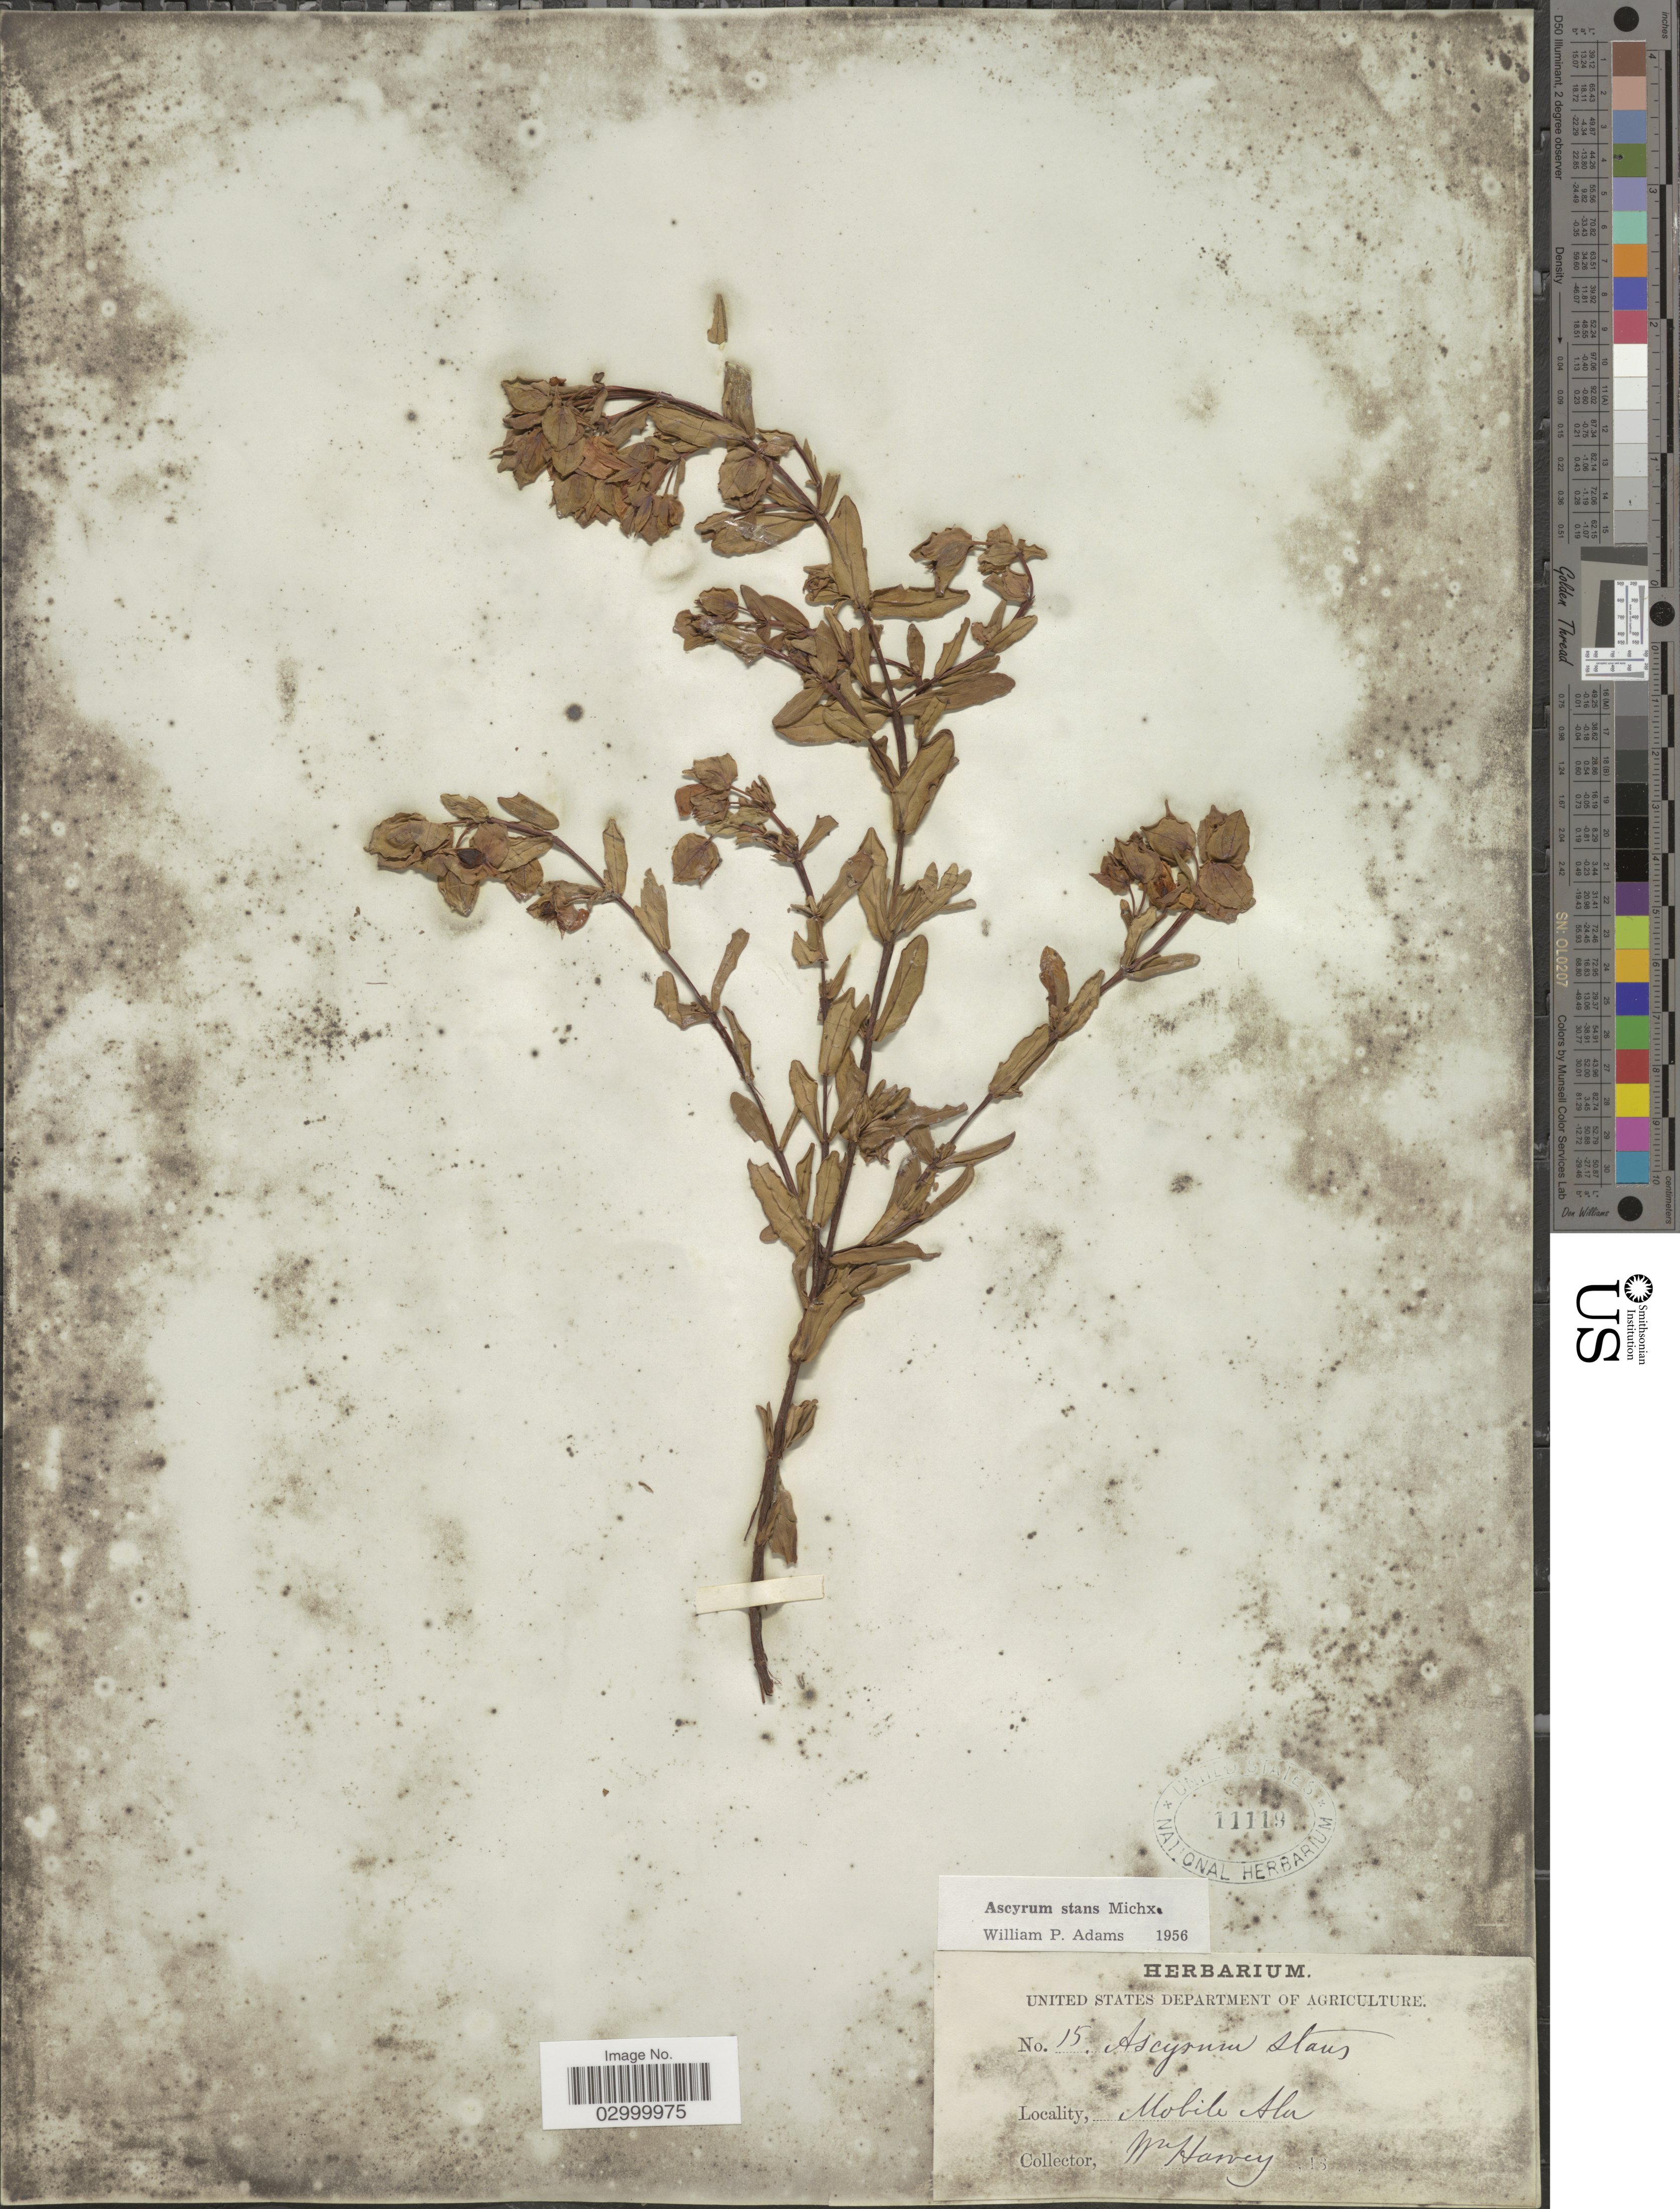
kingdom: Plantae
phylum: Tracheophyta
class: Magnoliopsida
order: Malpighiales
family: Hypericaceae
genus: Hypericum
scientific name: Hypericum crux-andreae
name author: (L.) Crantz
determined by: Strong, Mark T., (BOT), Smithsonian Institution - National Museum of Natural History (UNITED STATES)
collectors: W. Harvey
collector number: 15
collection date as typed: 18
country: United States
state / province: Alabama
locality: Mobile, Ala.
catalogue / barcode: US 11119